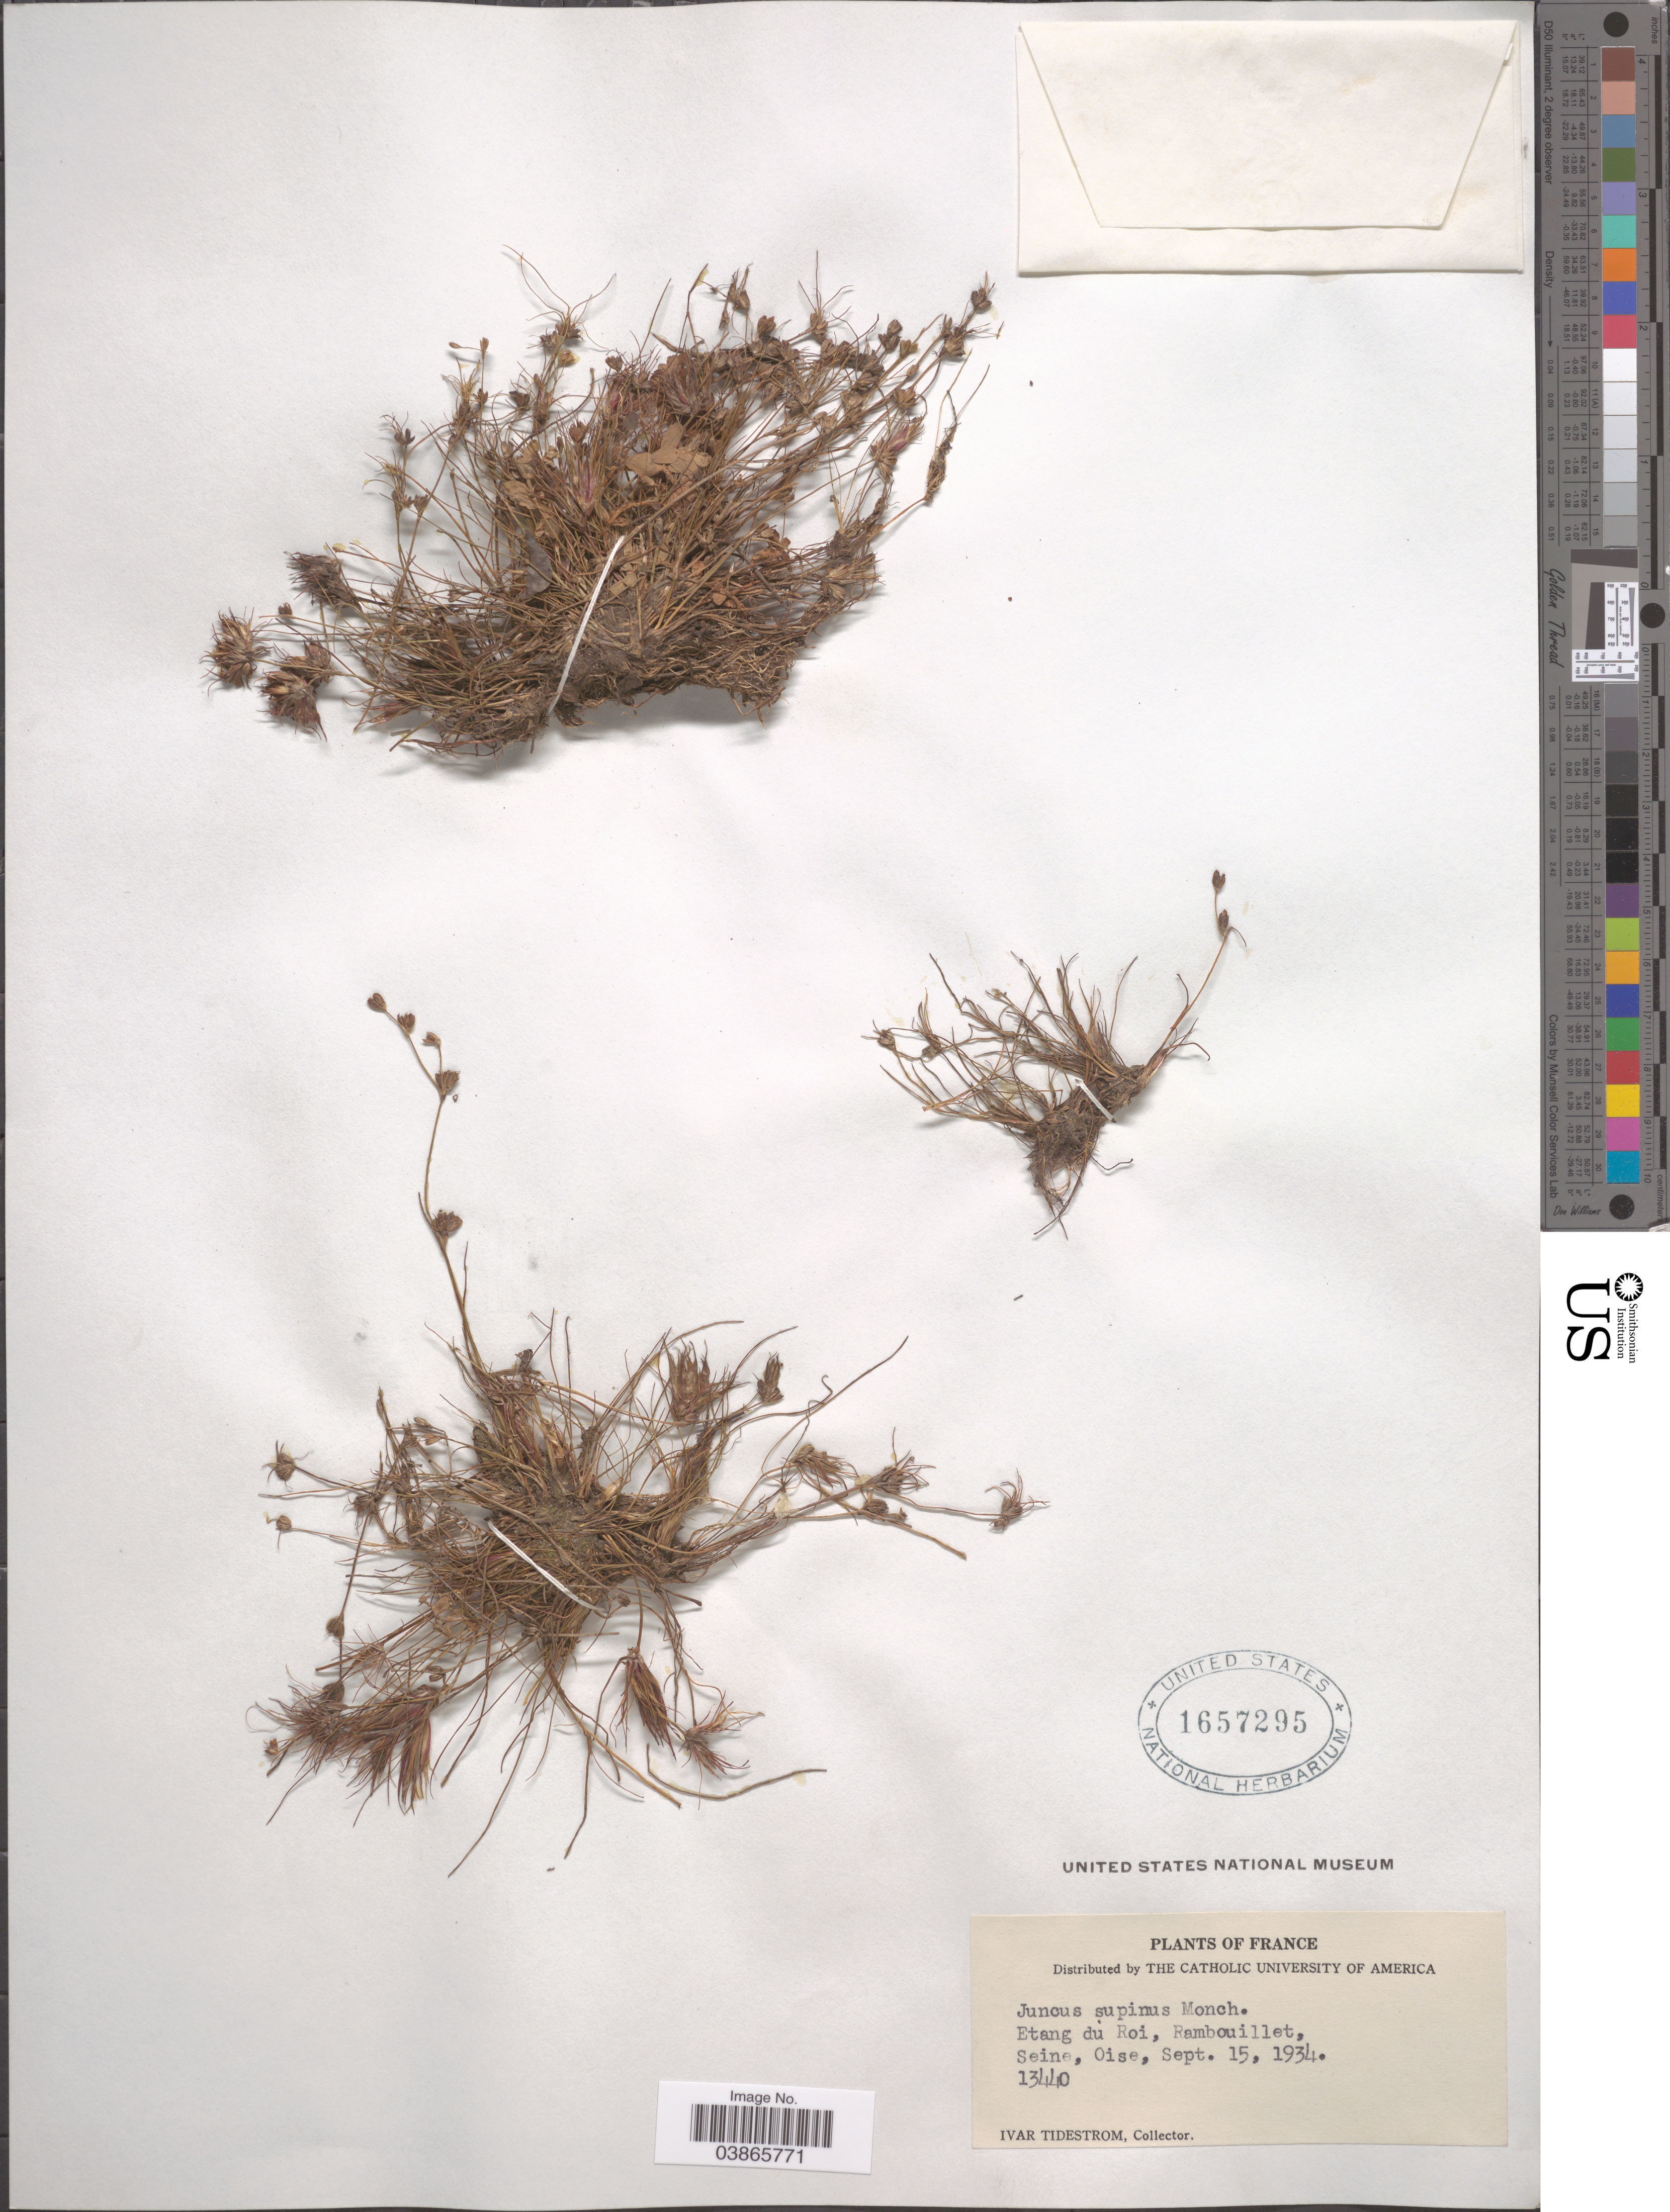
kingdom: Plantae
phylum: Tracheophyta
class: Liliopsida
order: Poales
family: Juncaceae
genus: Juncus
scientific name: Juncus supinus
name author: Moench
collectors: I. F. Tidestrom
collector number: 13440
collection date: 1934-09-15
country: France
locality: Etang du Roi, Rambouillet, Seine, Oise.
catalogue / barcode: US 1657295